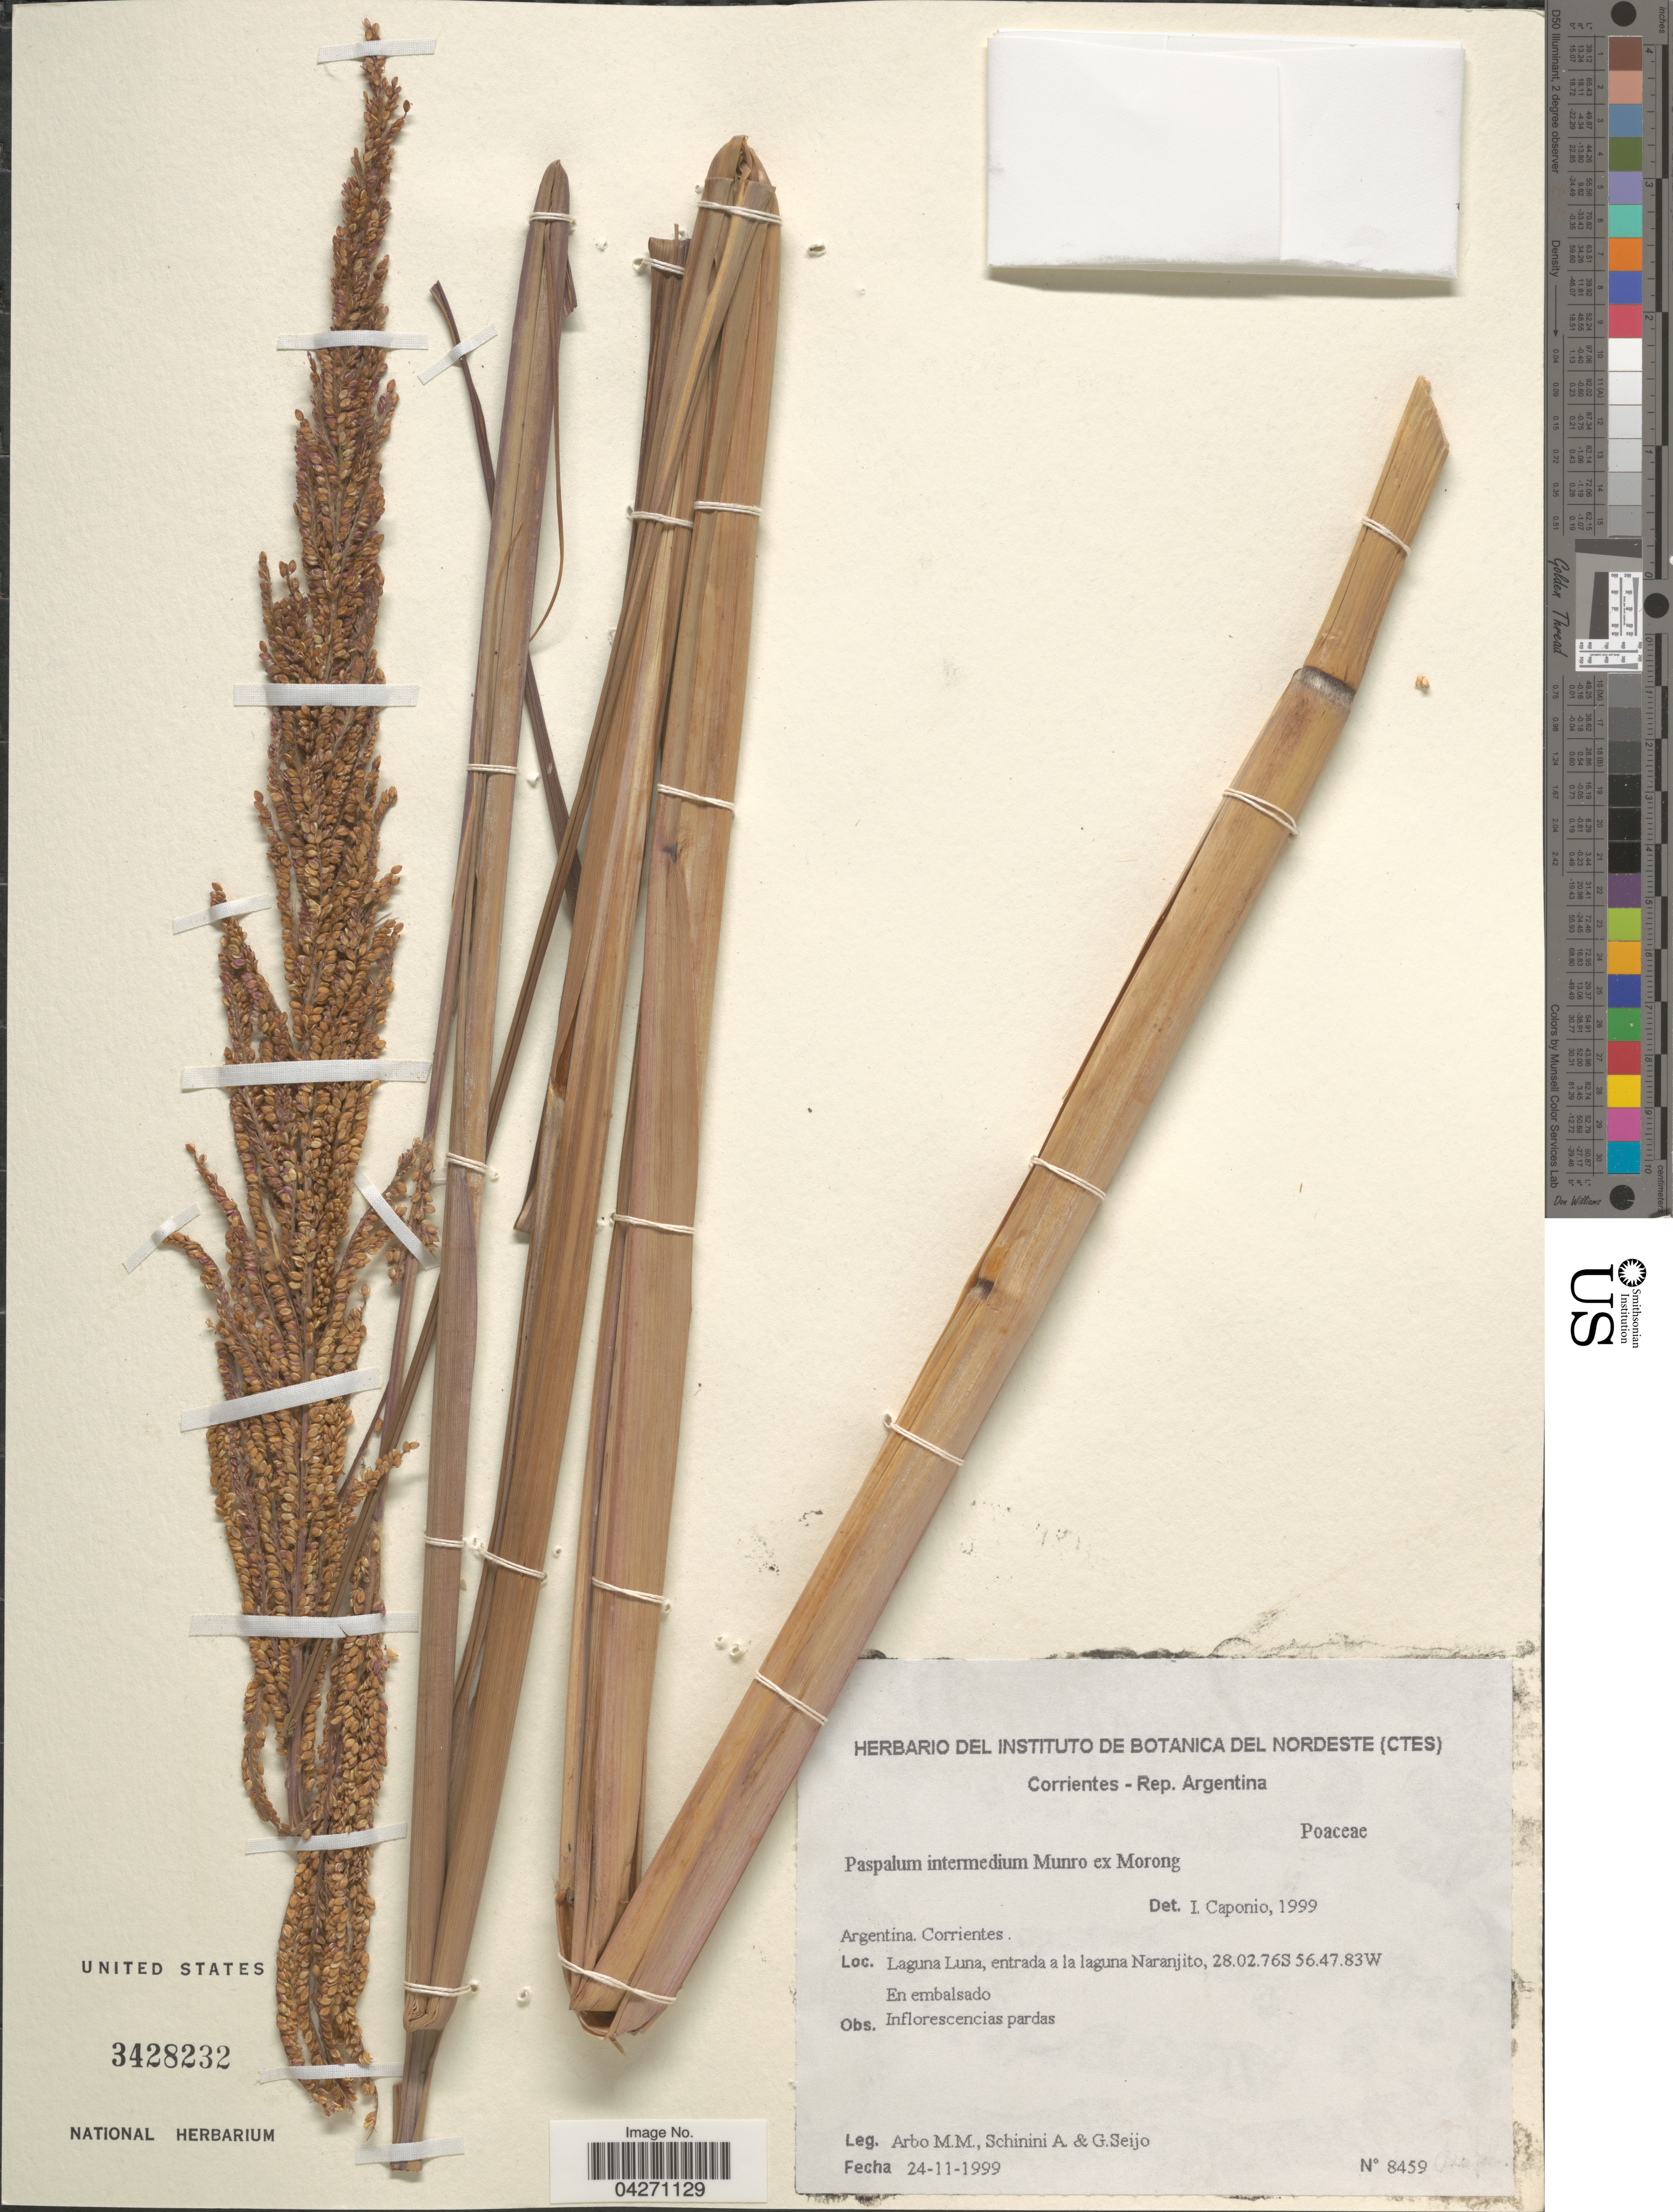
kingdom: Plantae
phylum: Tracheophyta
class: Liliopsida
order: Poales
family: Poaceae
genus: Paspalum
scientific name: Paspalum intermedium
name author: Munro ex Morong & Britton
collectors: M. M. Arbo, A. Schinini & G. Seijo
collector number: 8459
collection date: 1999-11-24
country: Argentina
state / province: Corrientes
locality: Corrientes. Laguna Luna, entrada a la laguna Naranjito. En embalsado.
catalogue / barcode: US 3428232